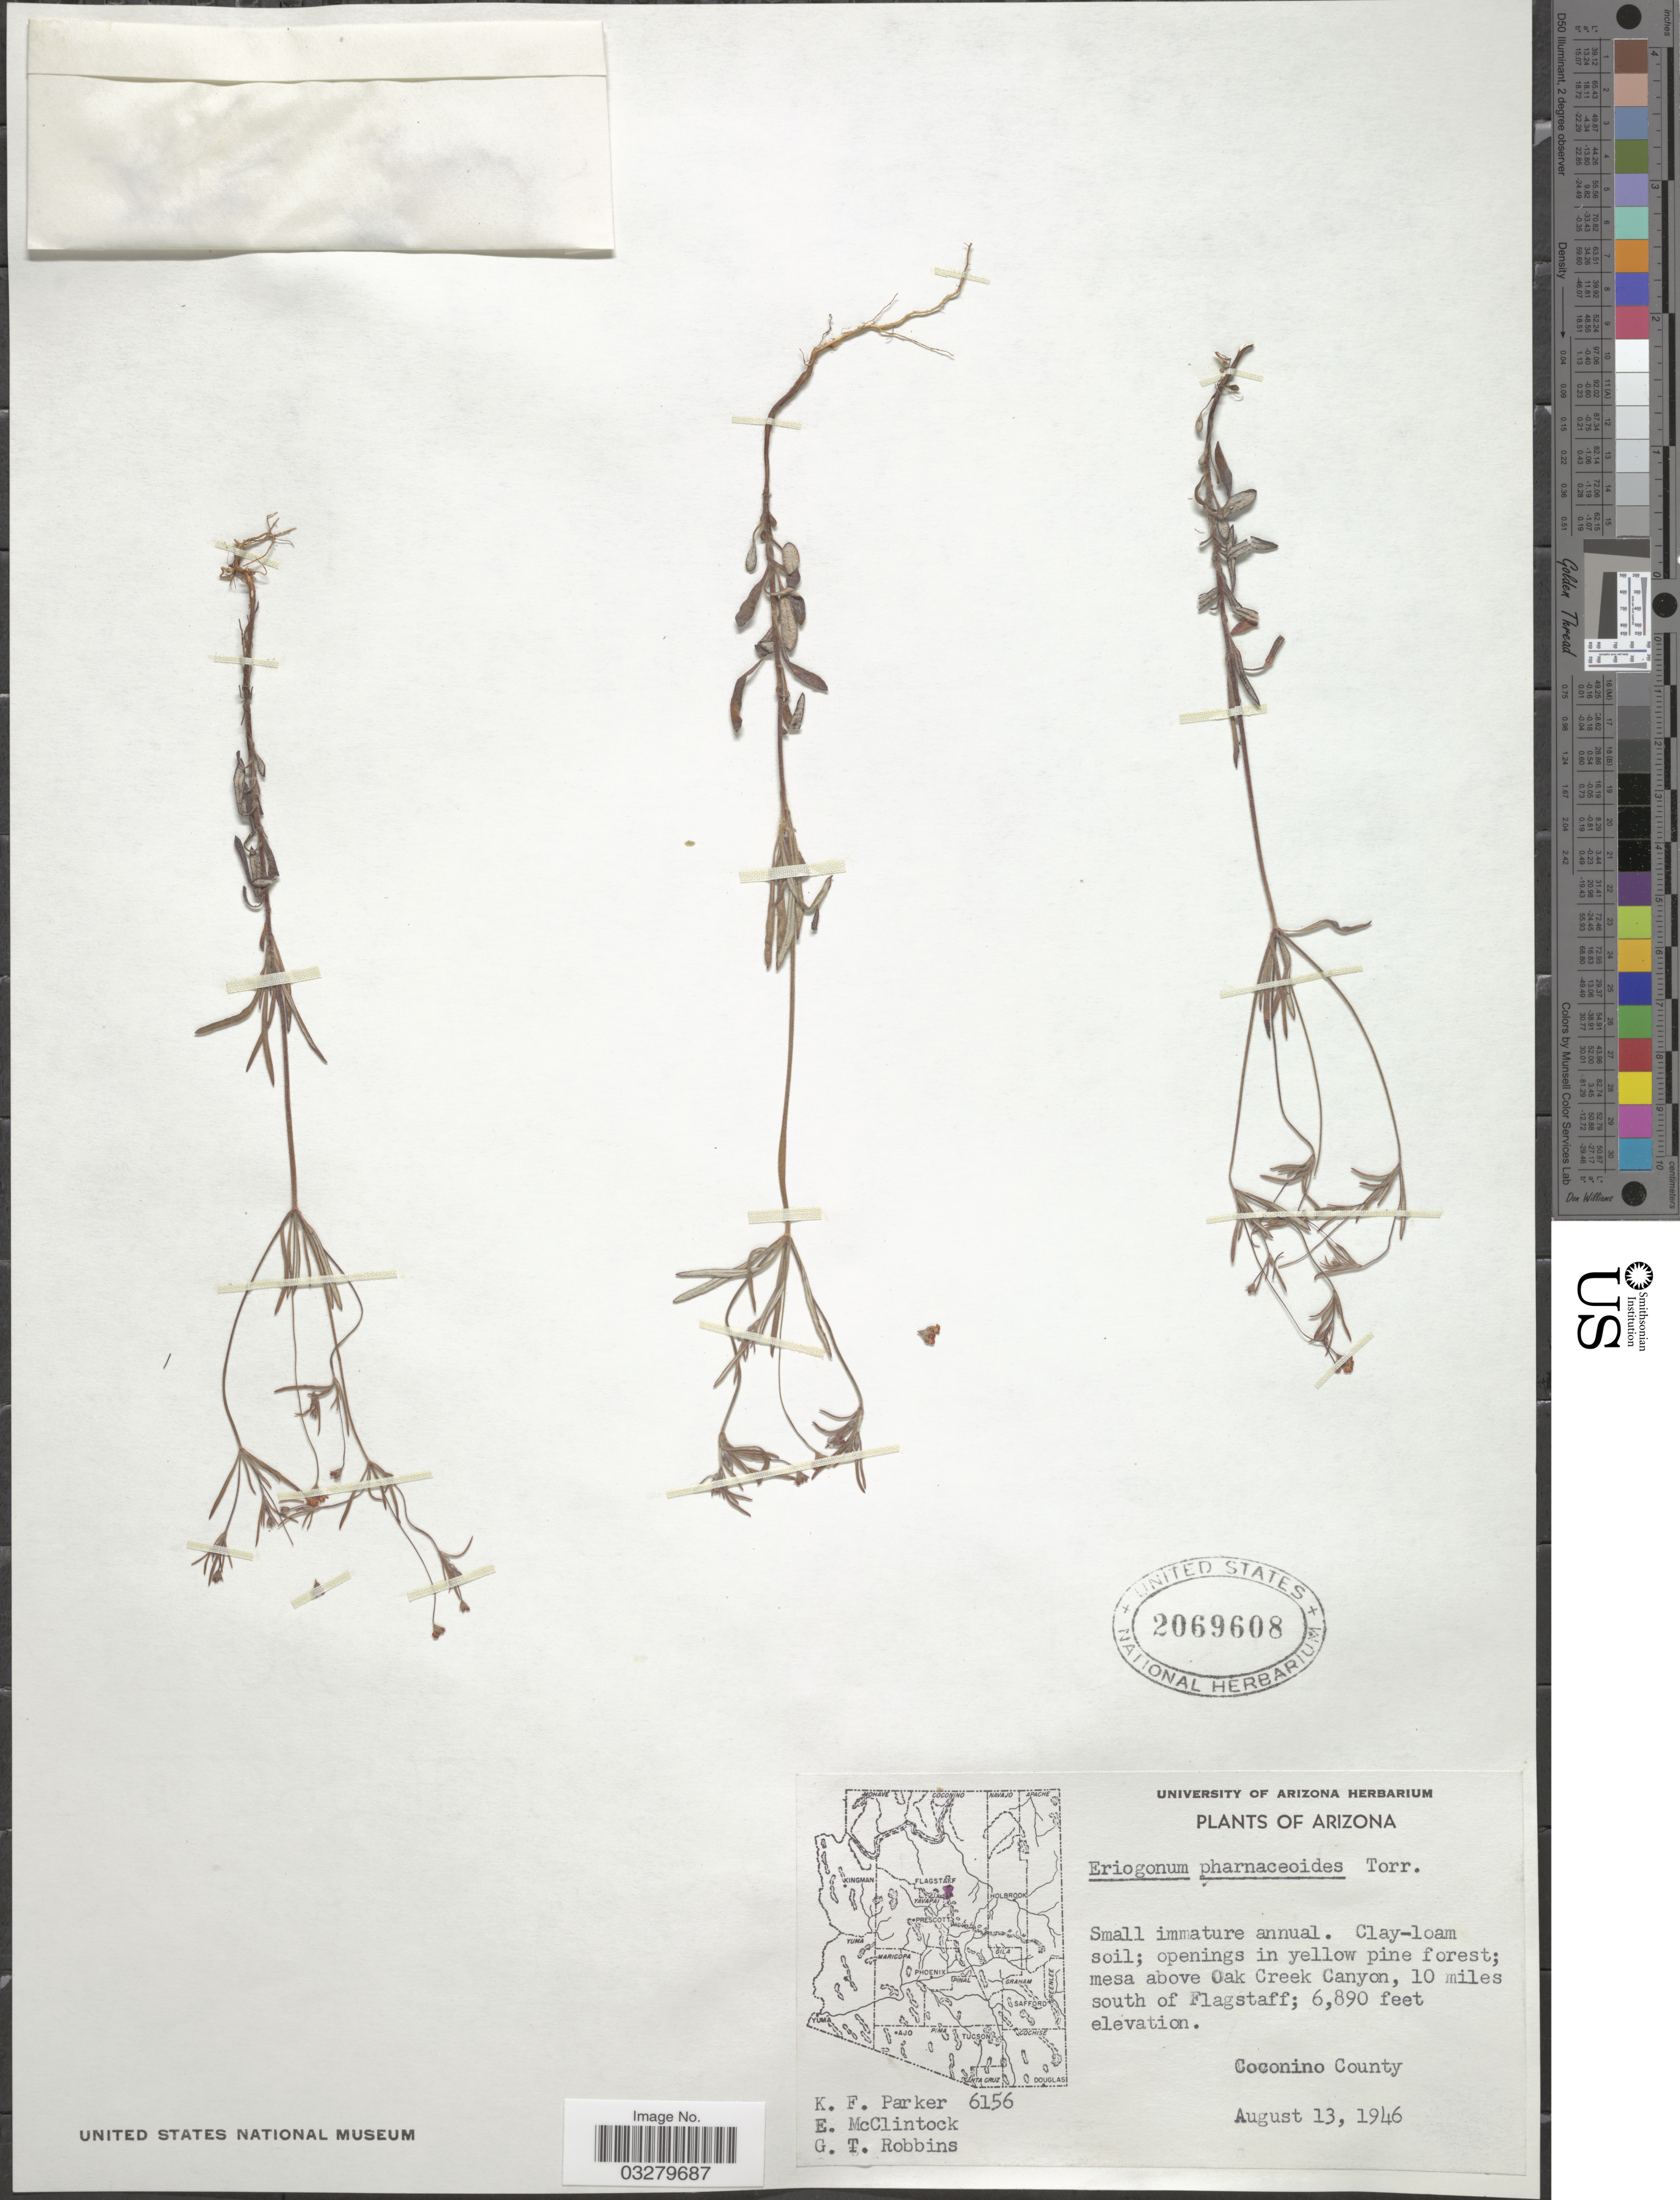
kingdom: Plantae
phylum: Tracheophyta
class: Magnoliopsida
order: Caryophyllales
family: Polygonaceae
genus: Eriogonum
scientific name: Eriogonum pharnaceoides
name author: Torr.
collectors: K. F. Parker, E. McClintock & G. T. Robbins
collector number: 6156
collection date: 1946-08-13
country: United States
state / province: Arizona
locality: Mesa above Oak Creek Canyon, 10 miles south of Flagstaff. Coconino County.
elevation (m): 2100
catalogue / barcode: US 2069608